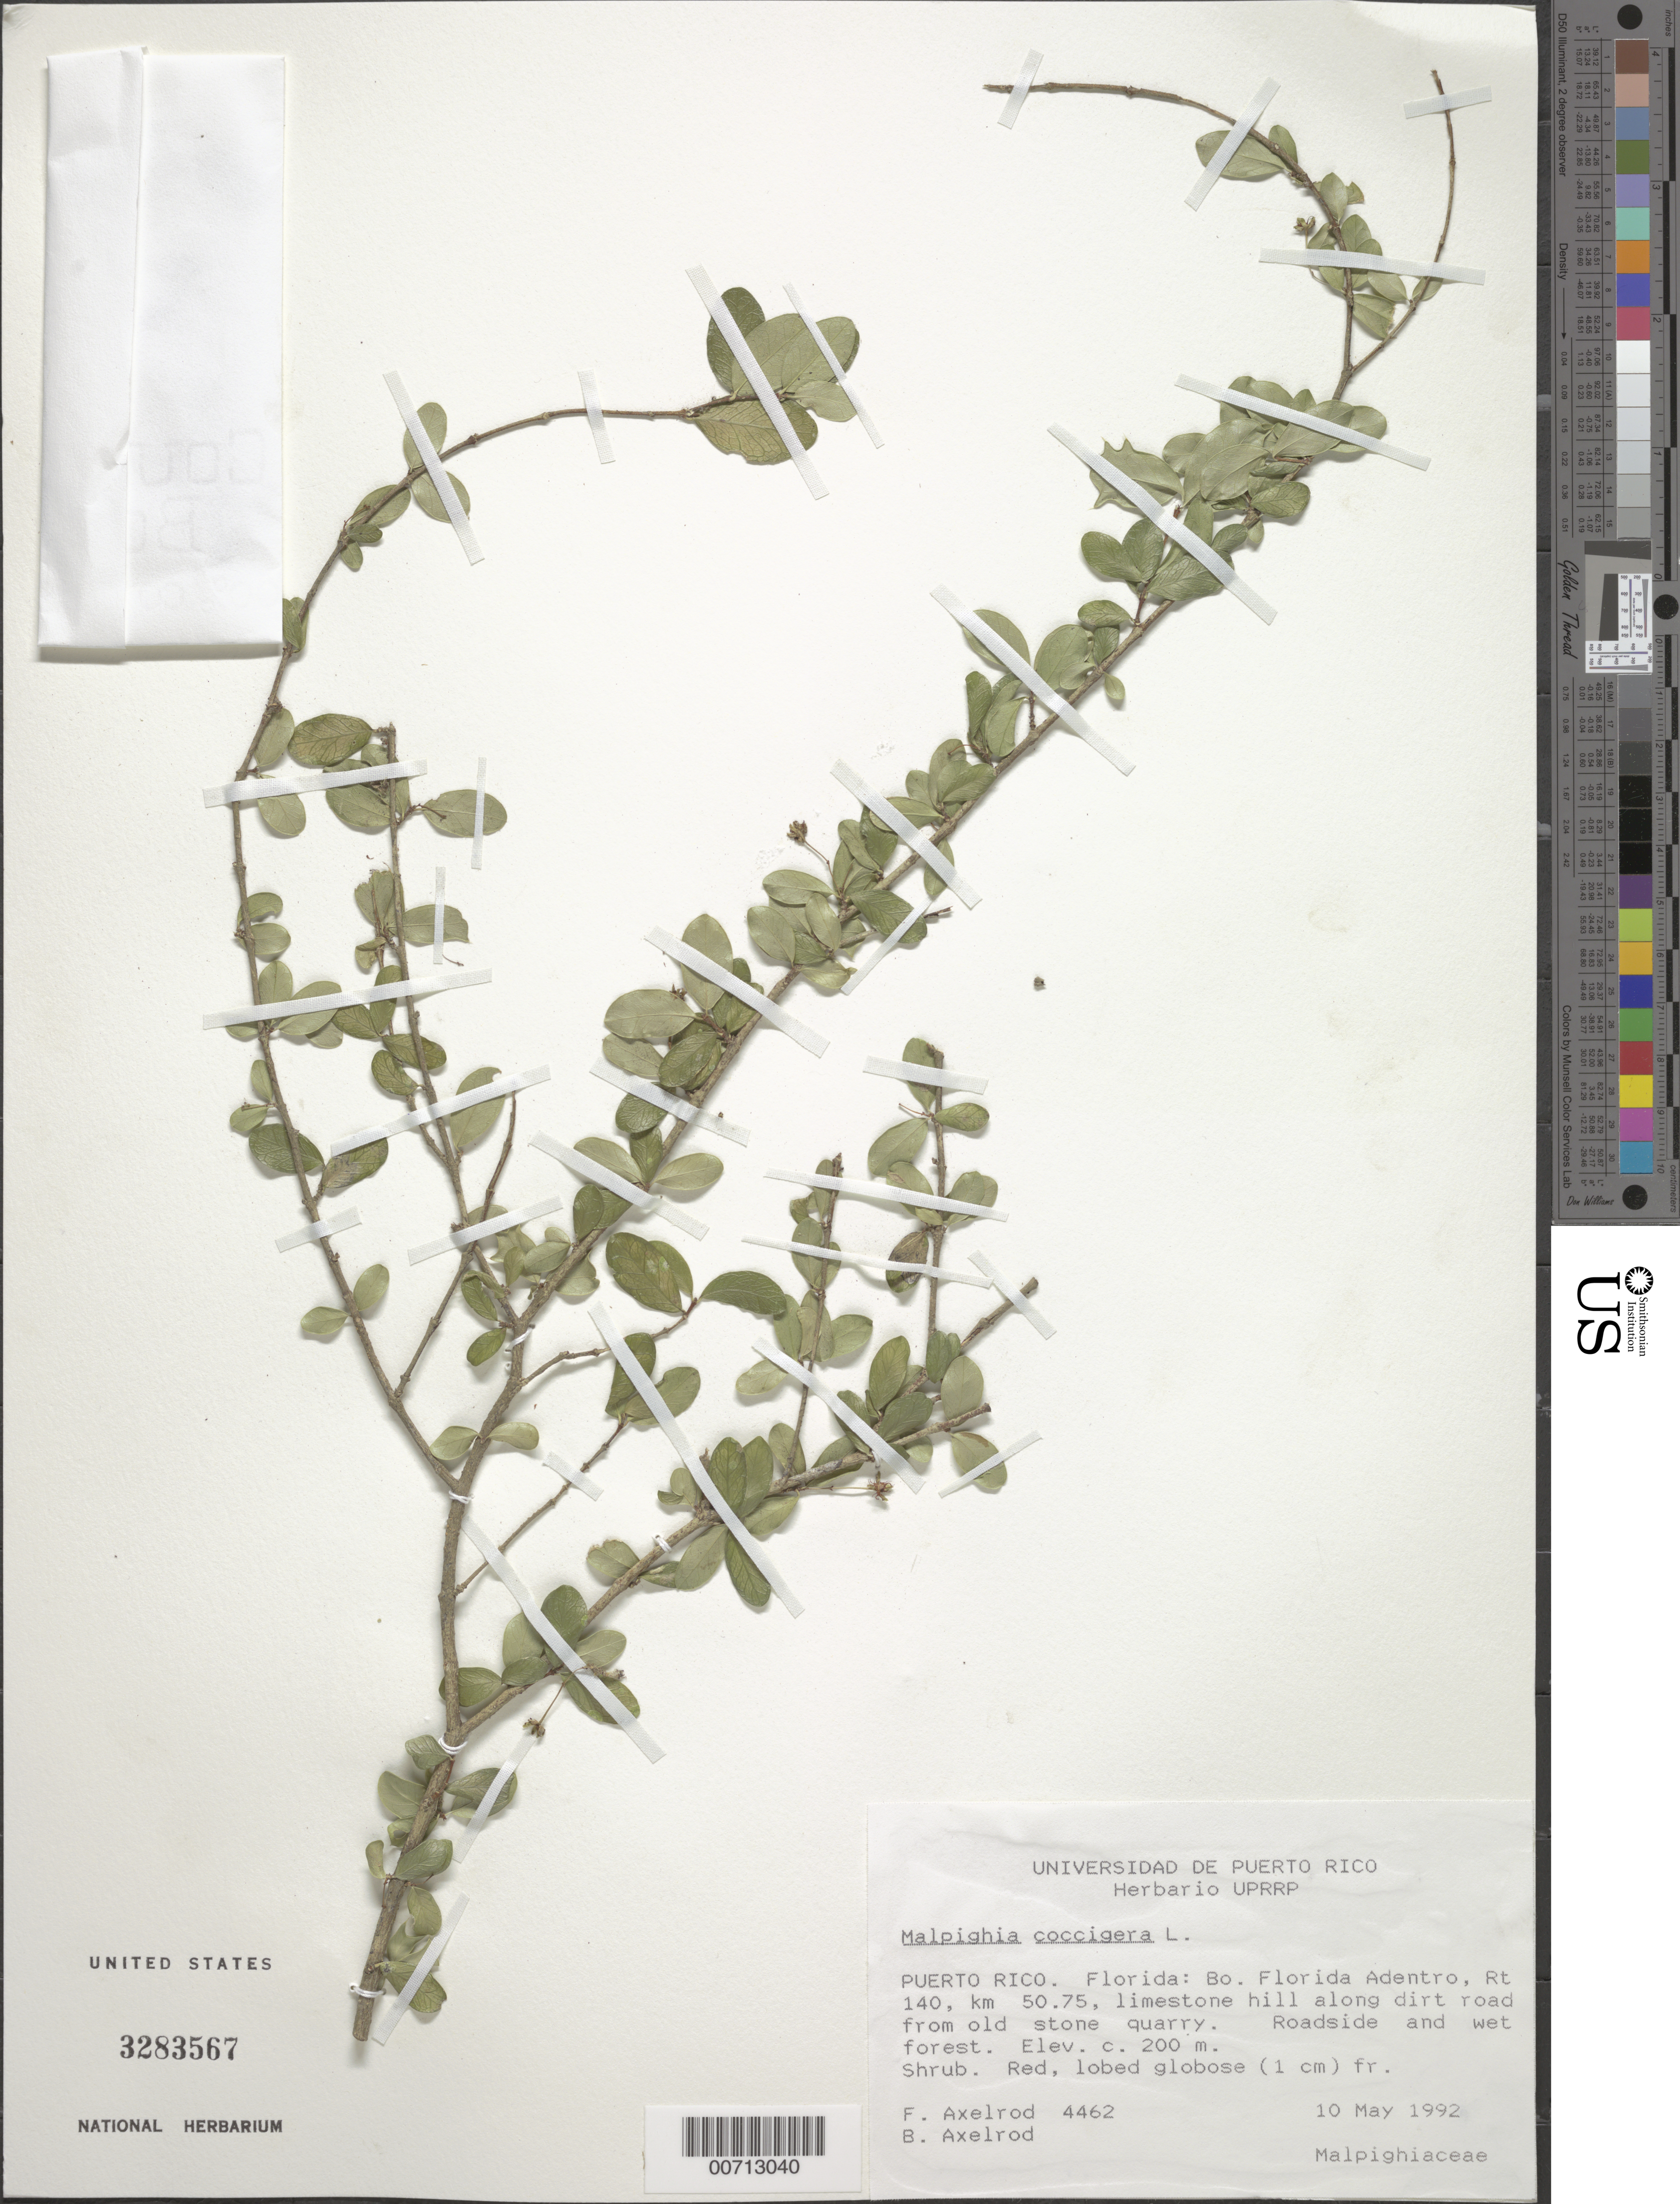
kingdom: Plantae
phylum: Tracheophyta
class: Magnoliopsida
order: Malpighiales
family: Malpighiaceae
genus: Malpighia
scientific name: Malpighia coccigera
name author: L.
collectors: F. S. Axelrod & B. Axelrod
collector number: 4462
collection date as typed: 10 May 1992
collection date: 1992-05-10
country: Puerto Rico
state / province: Florida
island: Greater Antilles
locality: Bo. Florida Adentro, rte 140, km 50.75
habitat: Limestone hill along dirt road from old stone quarry; roadside and wet forest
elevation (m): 200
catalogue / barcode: US 3283567